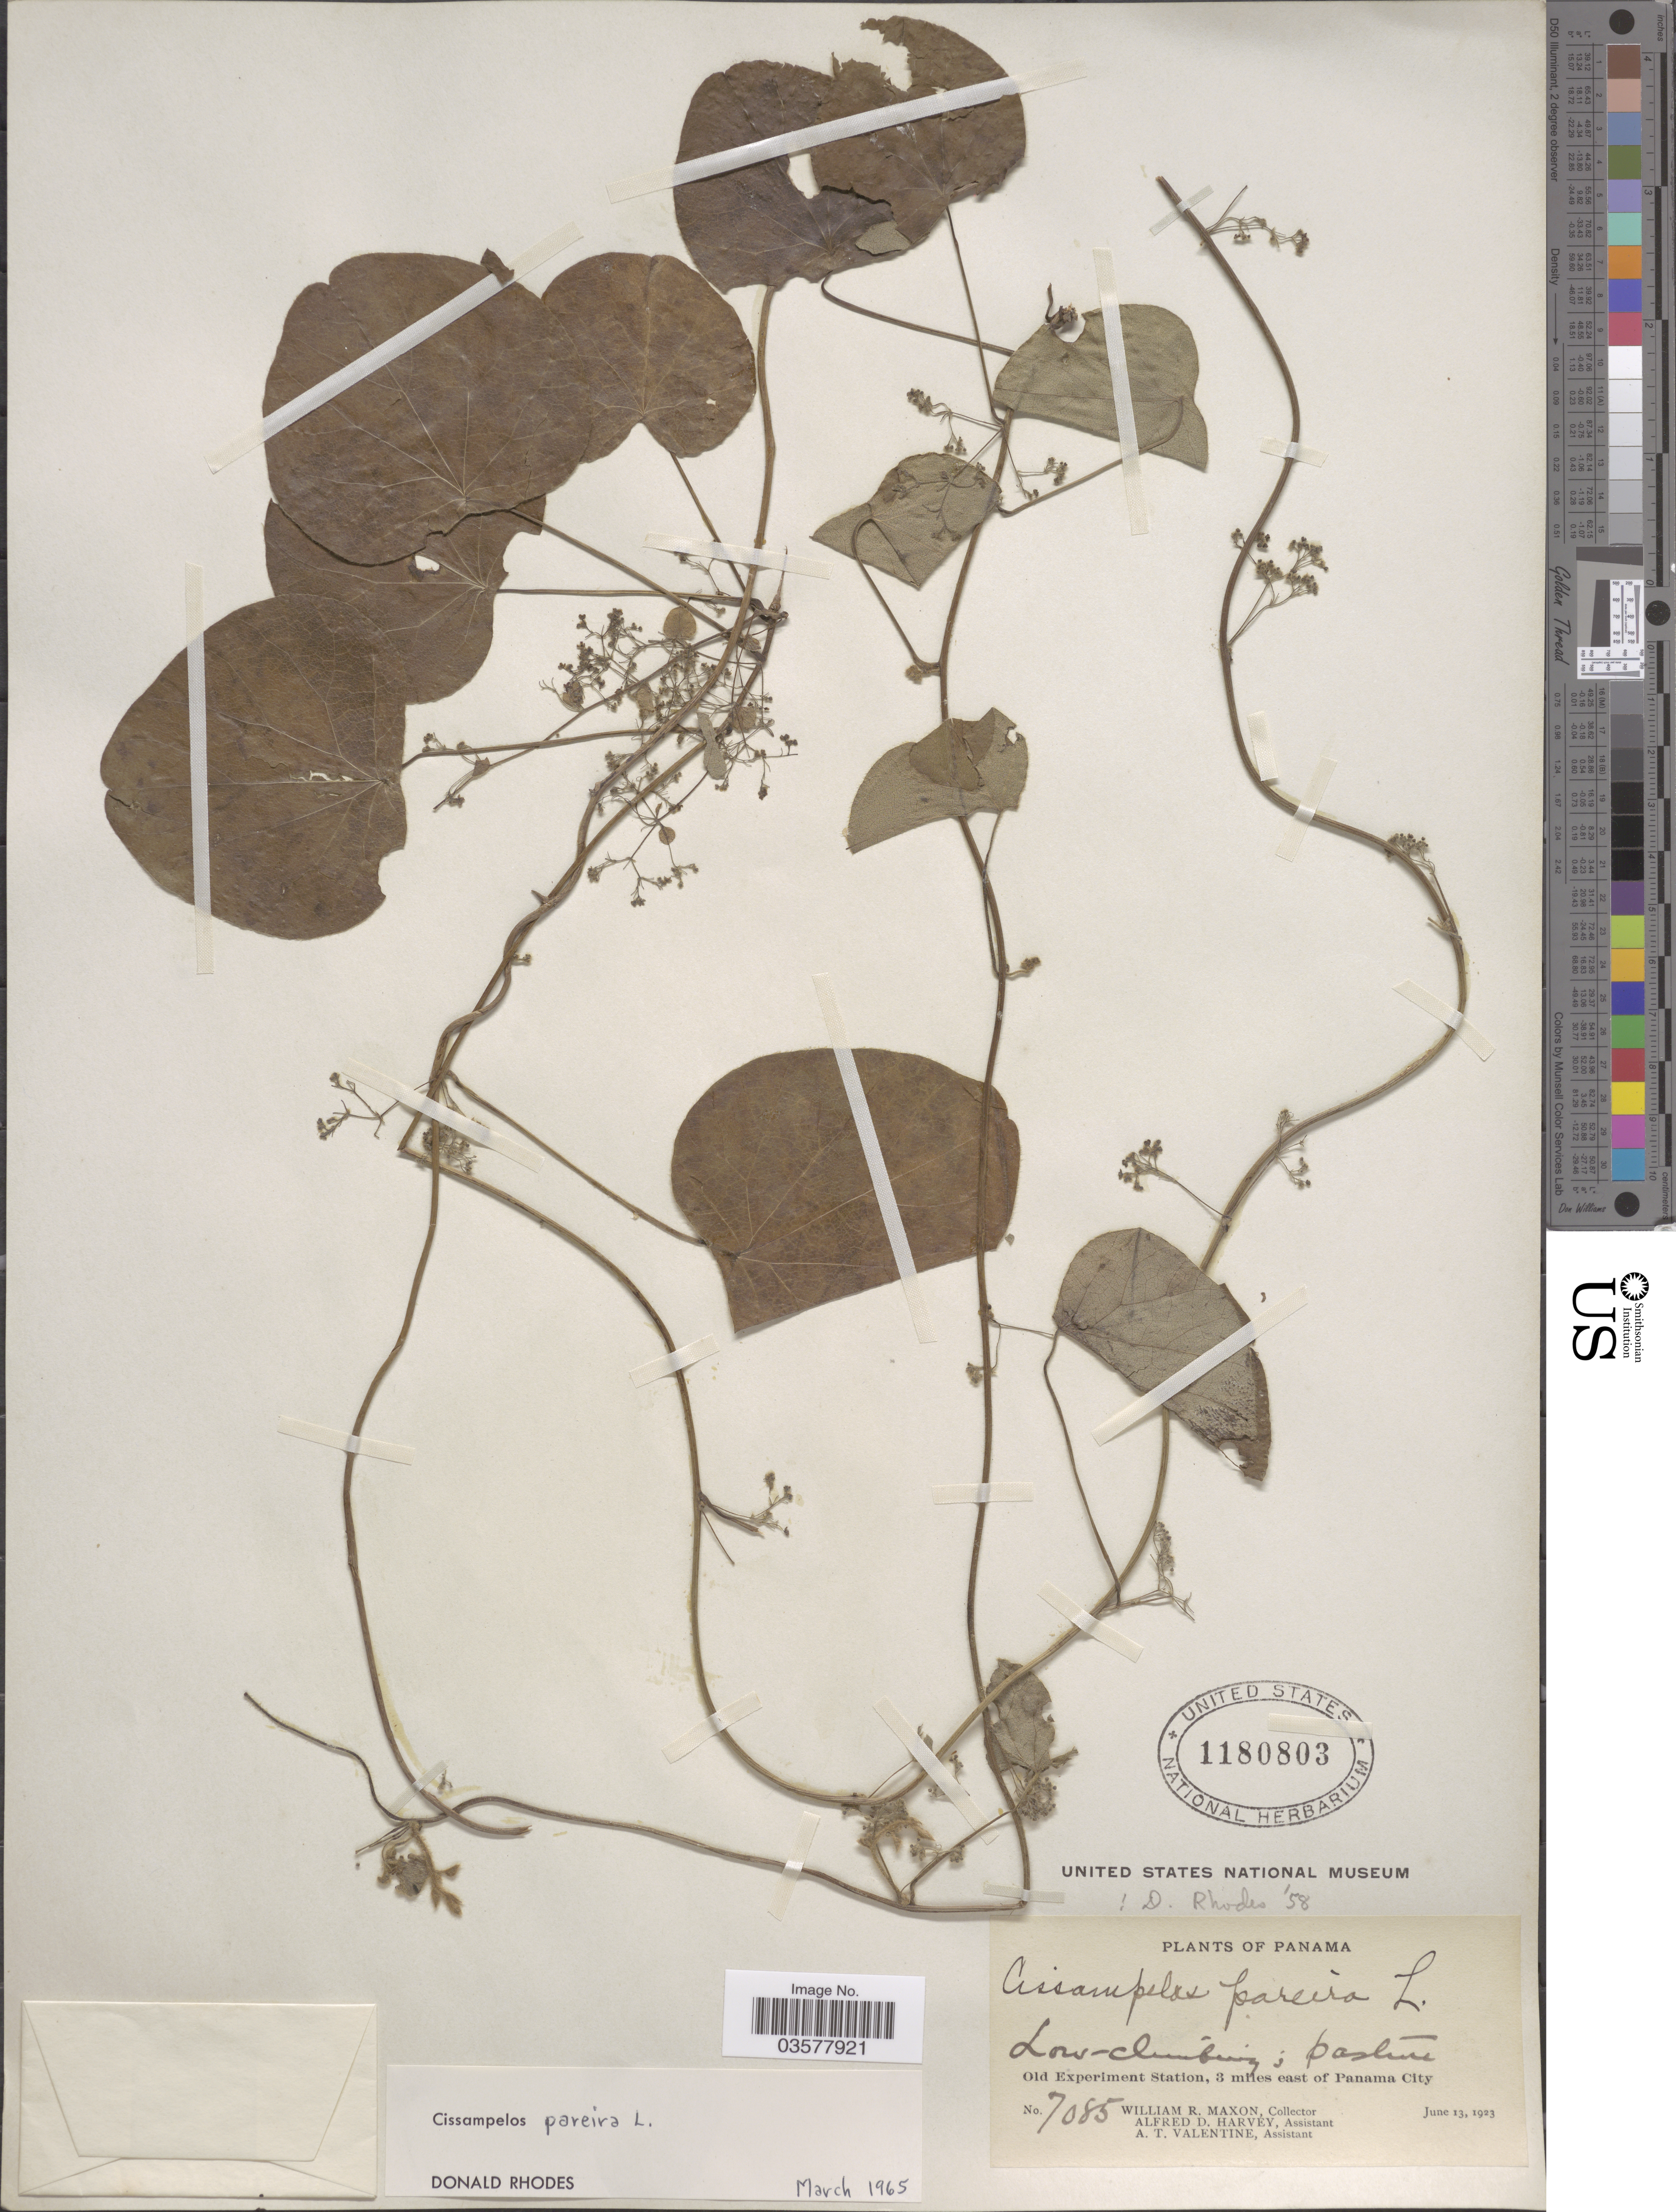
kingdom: Plantae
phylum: Tracheophyta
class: Magnoliopsida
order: Ranunculales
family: Menispermaceae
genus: Cissampelos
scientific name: Cissampelos pareira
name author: L.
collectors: W. R. Maxon, A. D. Harvey & A. Valentine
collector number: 7085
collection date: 1923-06-13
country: Panama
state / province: Panamá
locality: Old Experiment Station, 3 miles east of Panama City.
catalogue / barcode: US 1180803